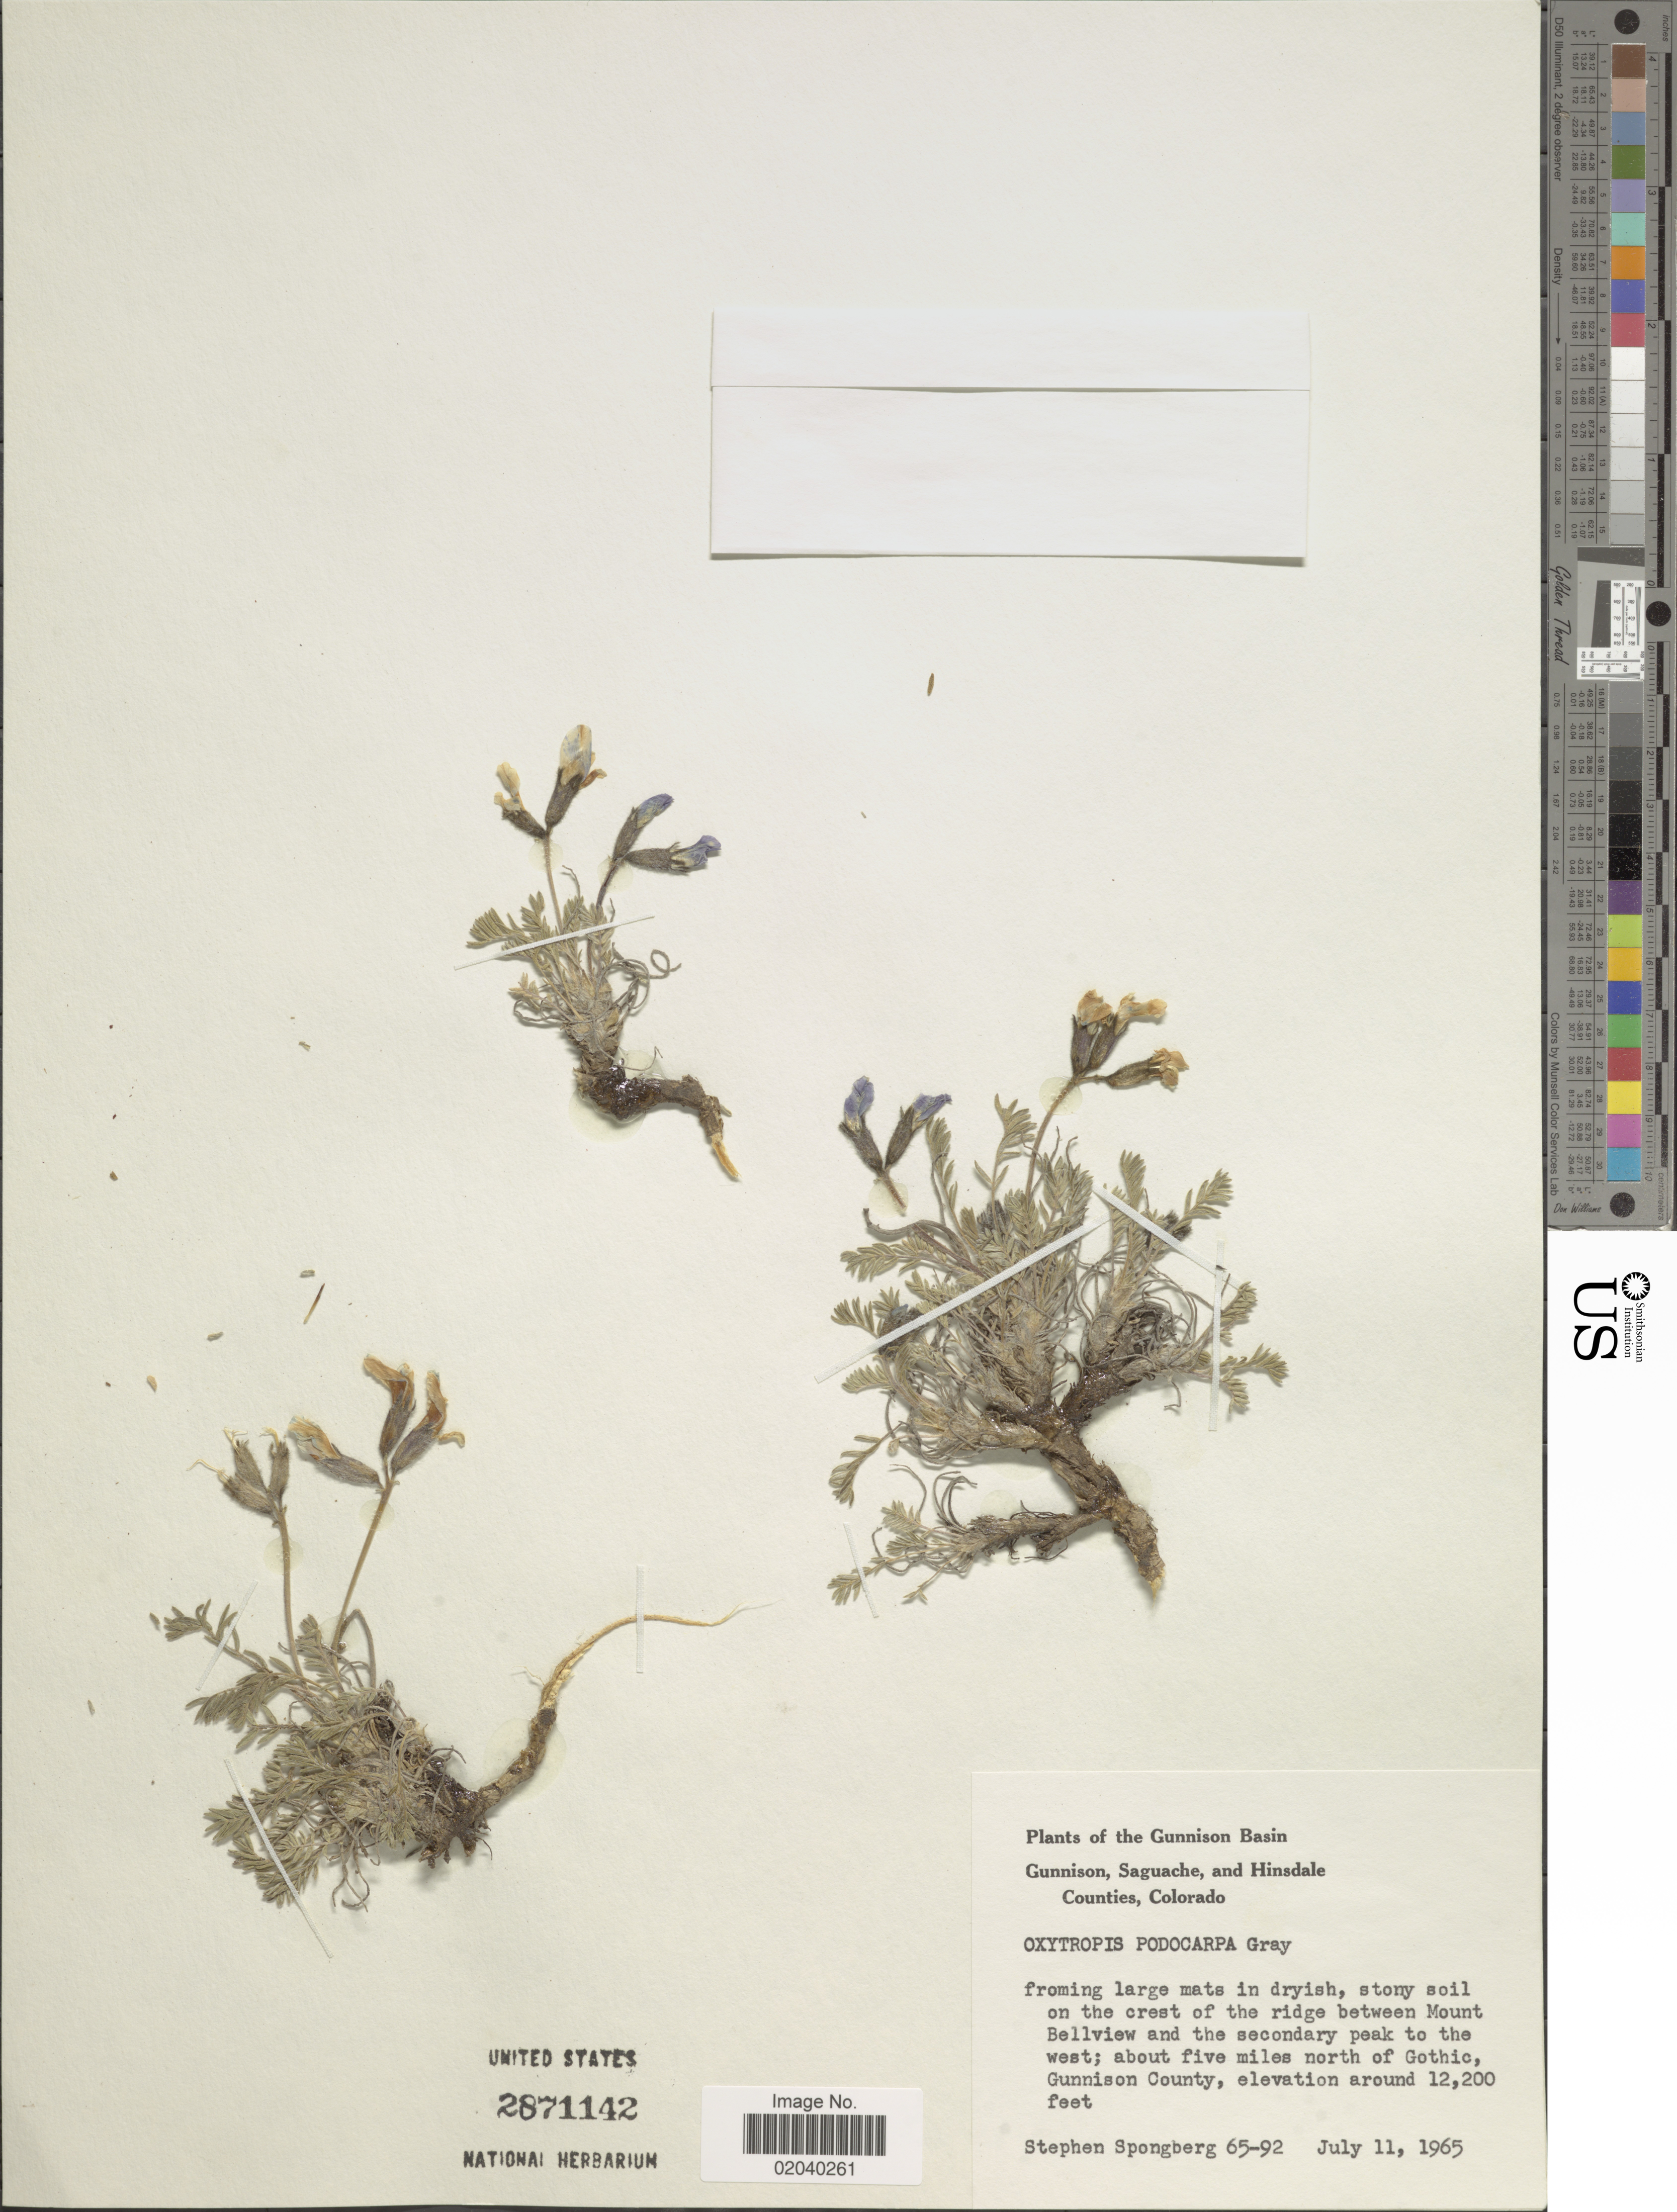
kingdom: Plantae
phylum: Tracheophyta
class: Magnoliopsida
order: Fabales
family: Fabaceae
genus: Oxytropis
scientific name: Oxytropis podocarpa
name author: A. Gray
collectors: S. A.Spongberg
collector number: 65-92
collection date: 1965-07-11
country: United States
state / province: Colorado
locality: The Gunnison Basin Gunnison, Saguache, and Hinsdale Counties, stony soil on the crest of the ridge between Mount Bellview and the secondary peak to the west; about five miles north of Gothic, Gunnison County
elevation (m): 3719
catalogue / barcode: US 2871142